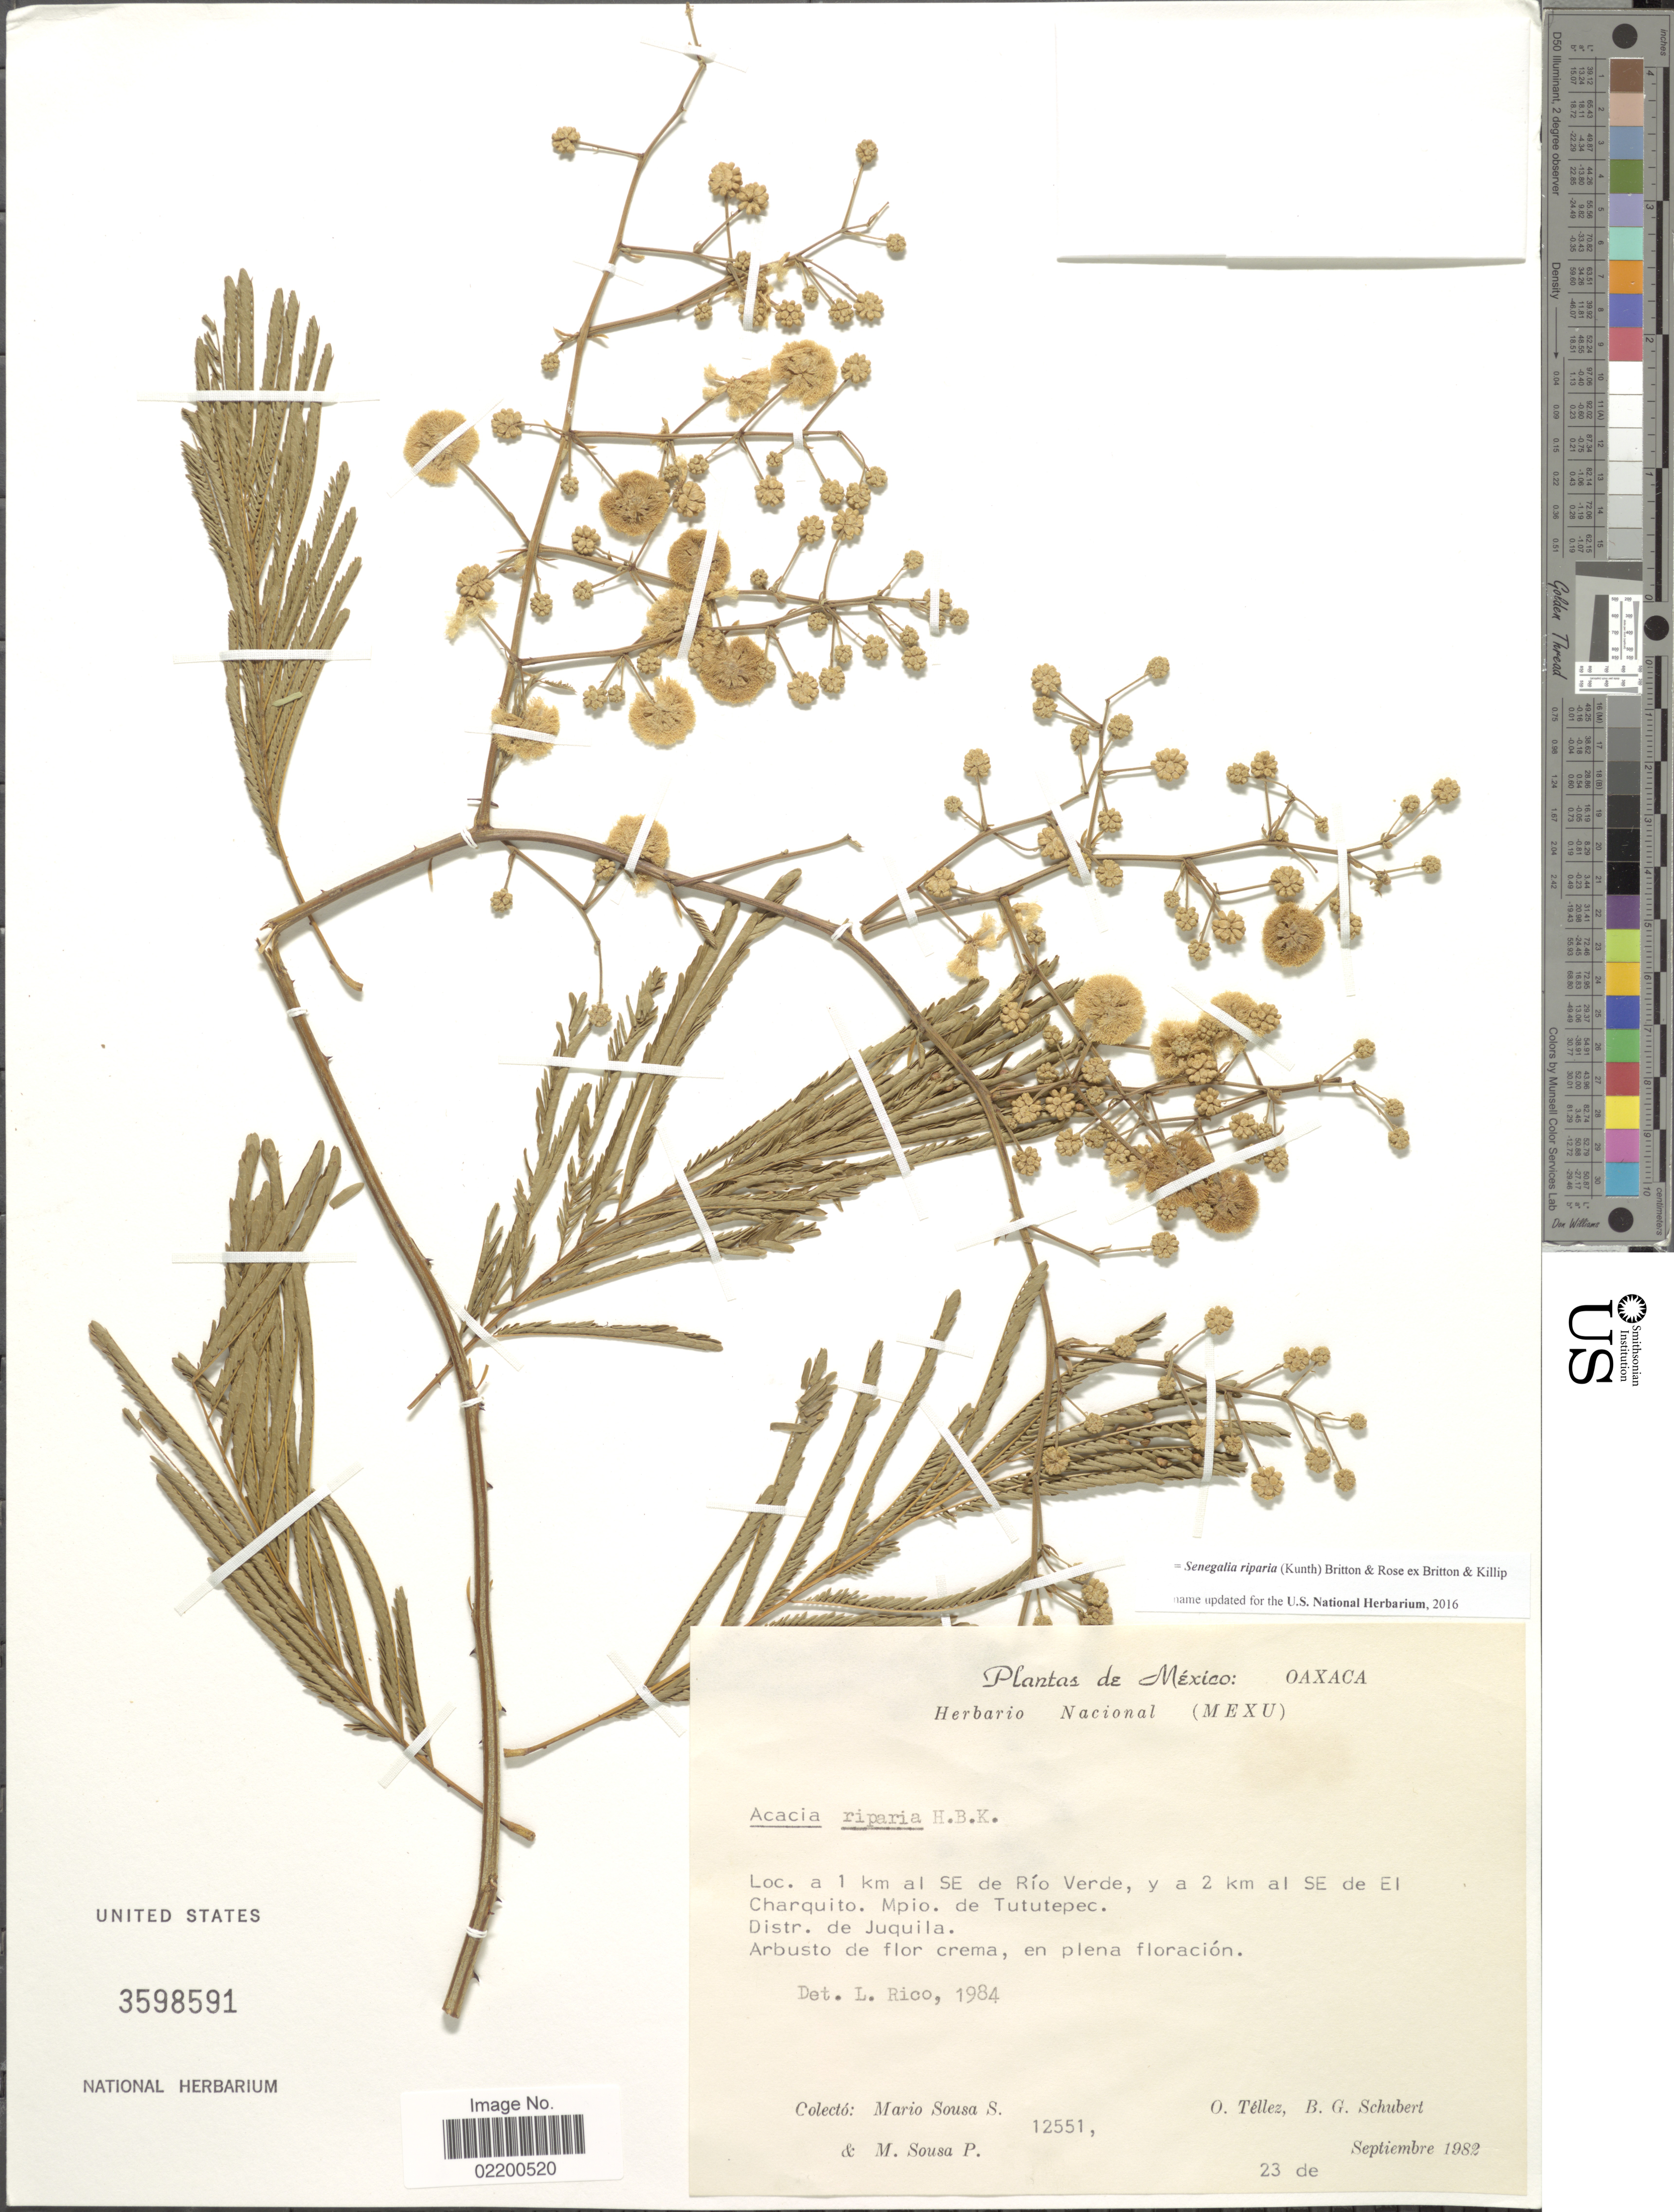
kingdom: Plantae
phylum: Tracheophyta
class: Magnoliopsida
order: Fabales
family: Fabaceae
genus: Senegalia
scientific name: Senegalia riparia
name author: (Kunth) Britton & Rose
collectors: M. Sousa S., Téllez, O. & Schubert, B.G. & M. Sousa Peña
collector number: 12551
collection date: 1982-09-23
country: Mexico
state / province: Oaxaca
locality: A 1 km al SE de Rio Verde, y a 2 km al SE de El Charquito, Mpio de Tututepec, Distr. de Juquila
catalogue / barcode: US 3598591